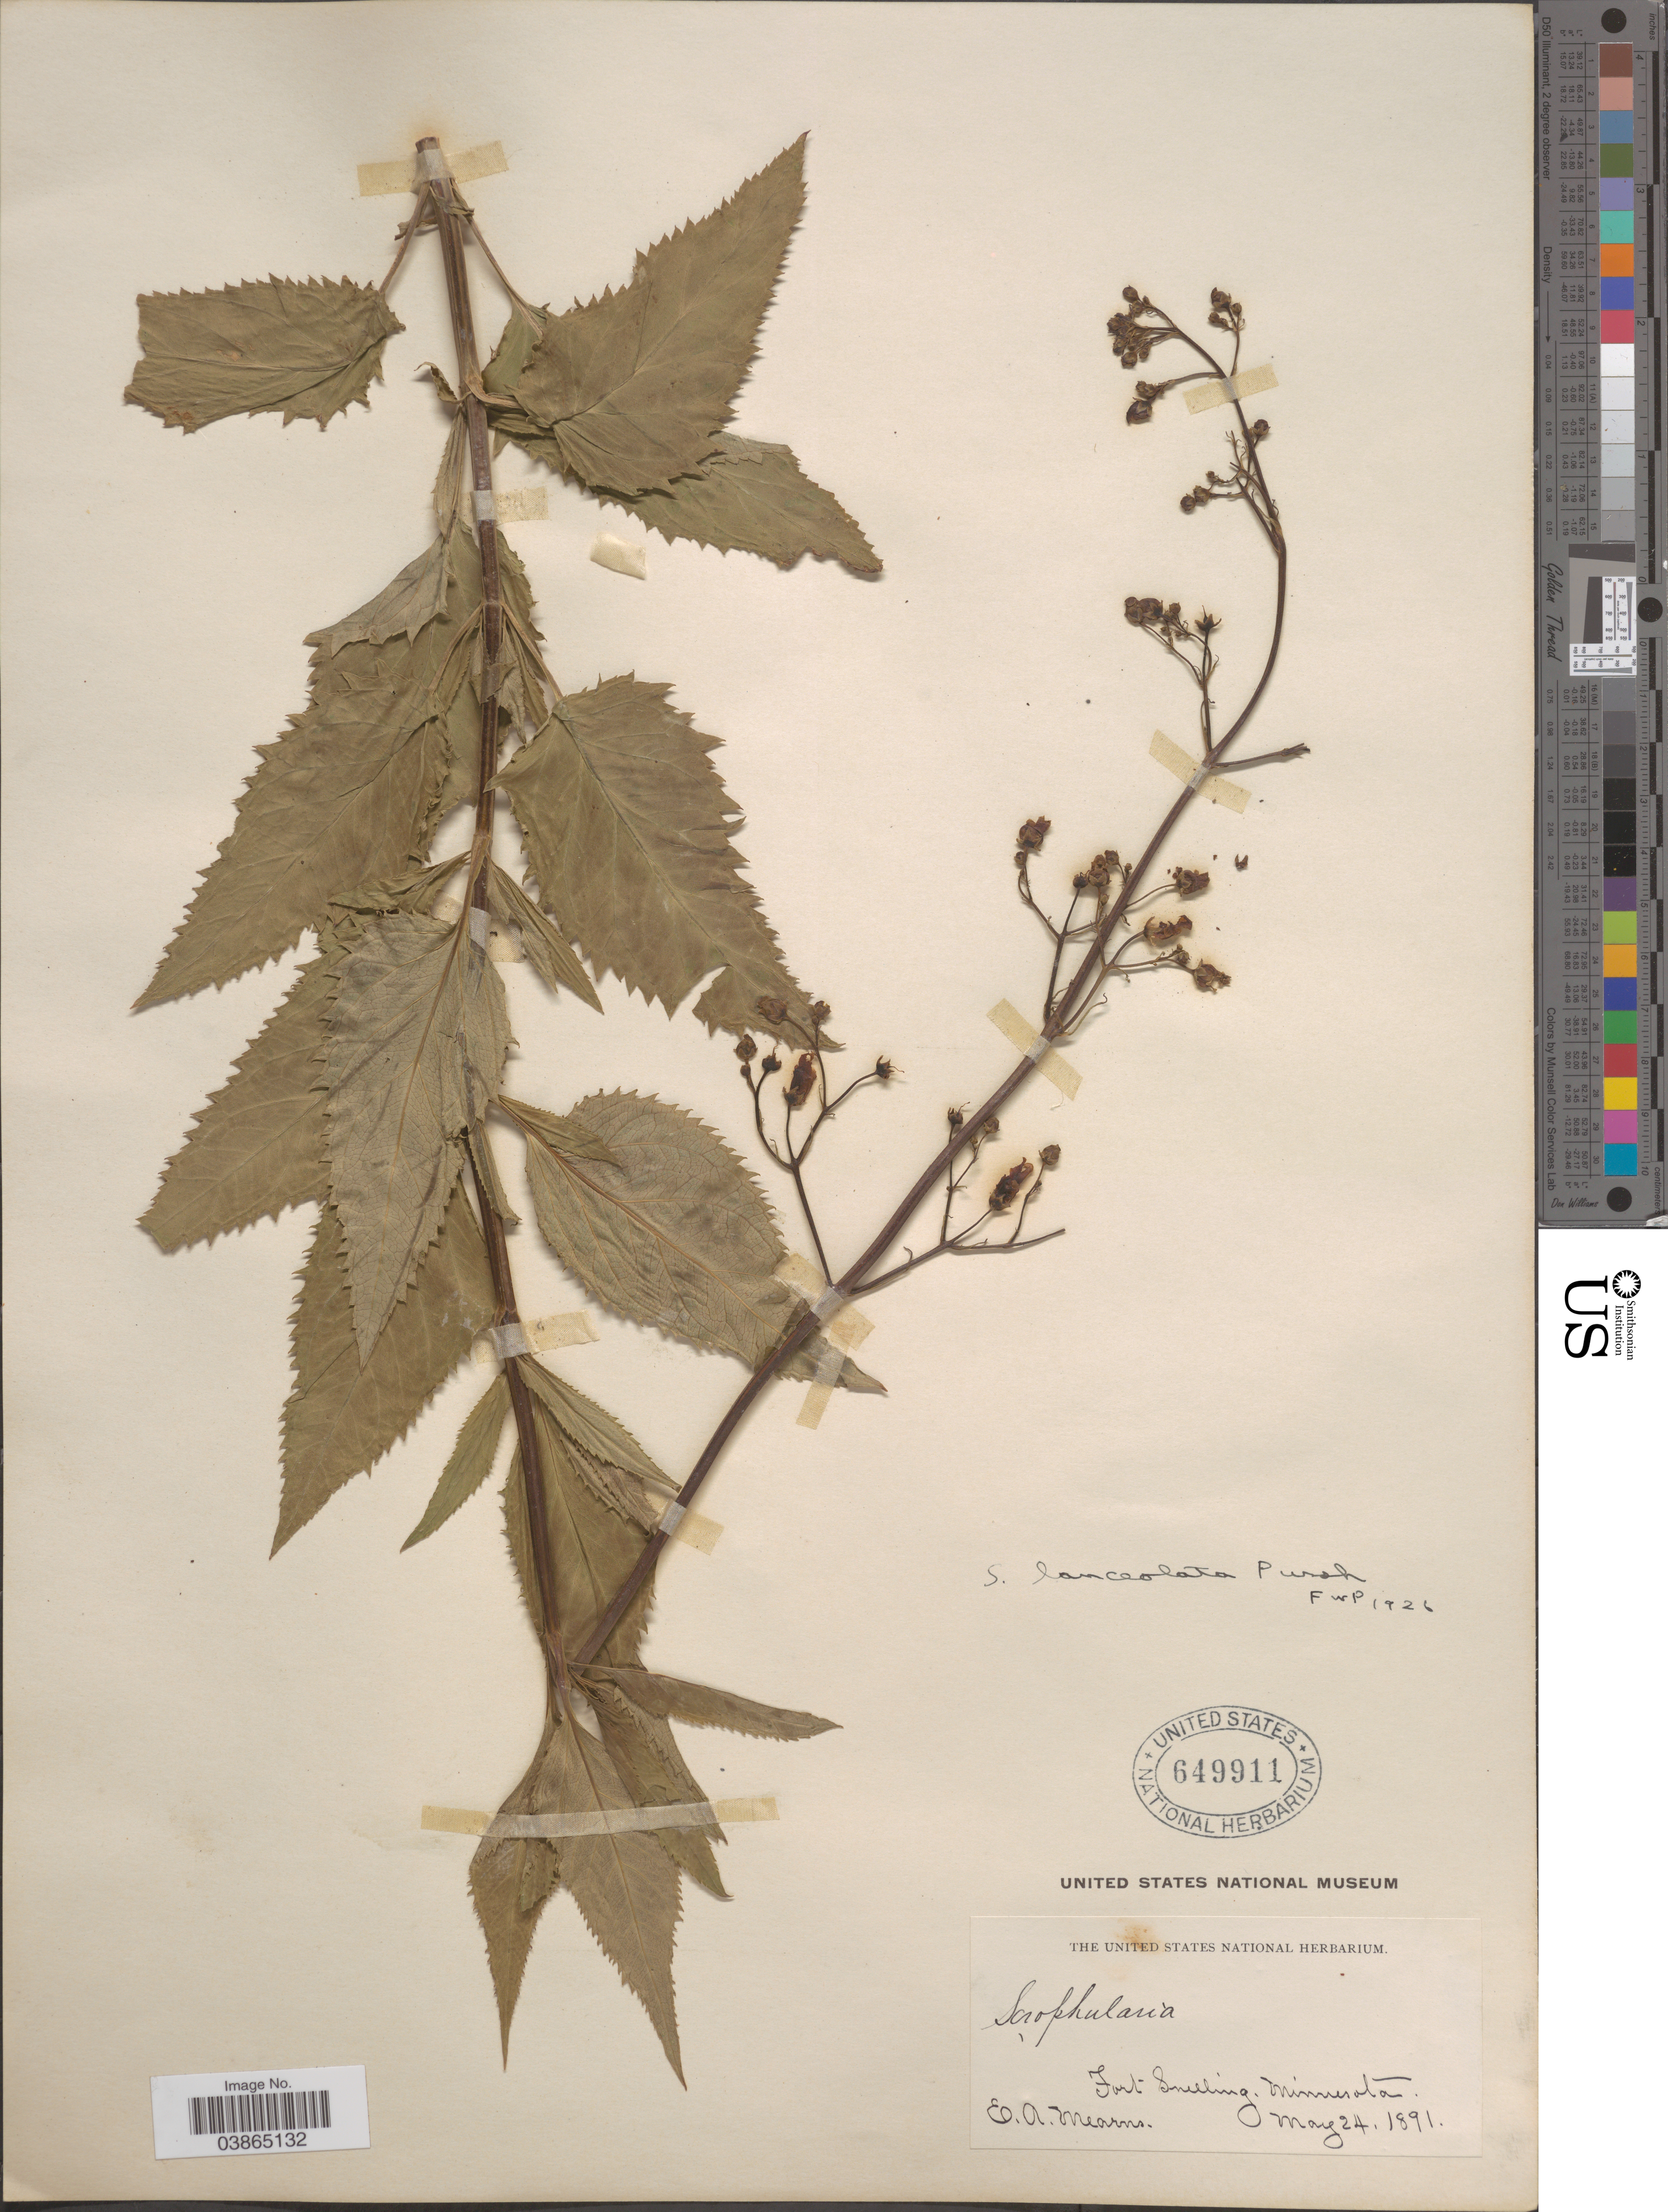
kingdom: Plantae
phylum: Tracheophyta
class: Magnoliopsida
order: Lamiales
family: Scrophulariaceae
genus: Scrophularia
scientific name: Scrophularia lanceolata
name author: Pursh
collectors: E. A. Mearns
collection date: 1891-05-24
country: United States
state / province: Minnesota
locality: Fort Snelling.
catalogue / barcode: US 649911